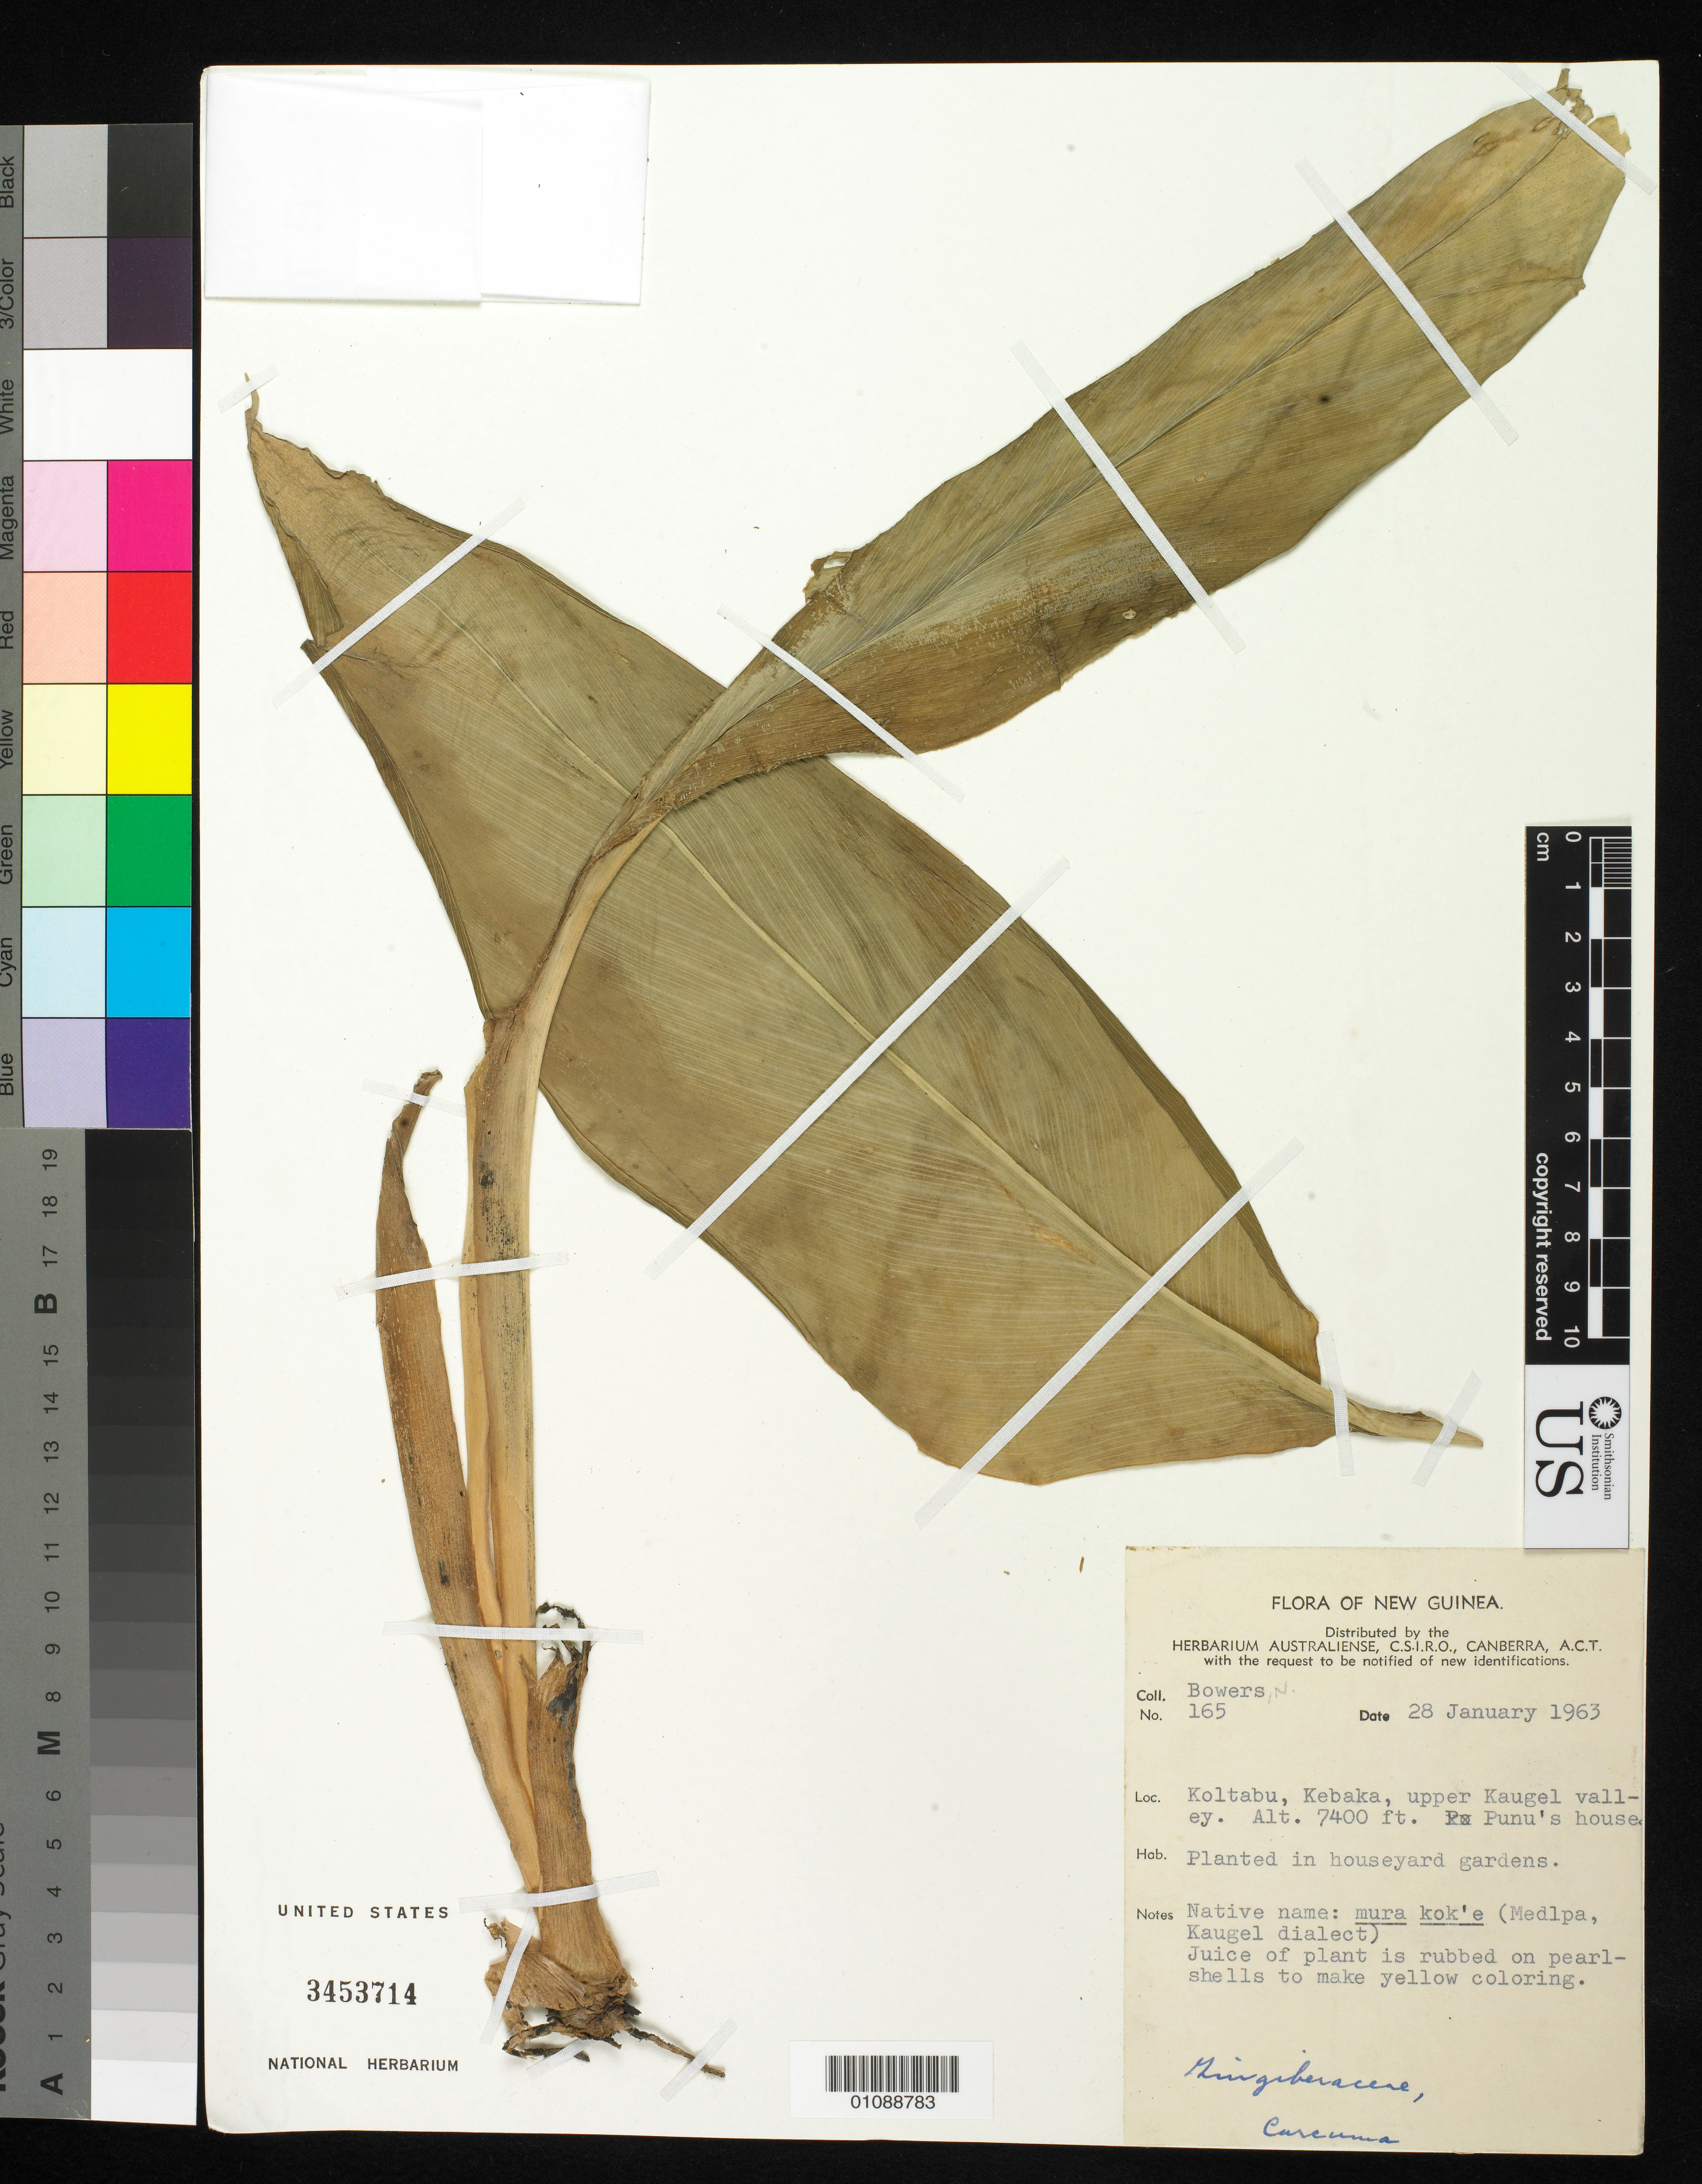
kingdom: Plantae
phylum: Tracheophyta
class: Liliopsida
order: Zingiberales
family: Zingiberaceae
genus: Curcuma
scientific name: Curcuma sp.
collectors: N. Bowers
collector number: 165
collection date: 1963-01-28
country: Papua New Guinea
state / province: Western Highlands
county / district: Kebaka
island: New Guinea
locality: Punu's house, Upper Kaugel valley.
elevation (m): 2256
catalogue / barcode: US 3453714